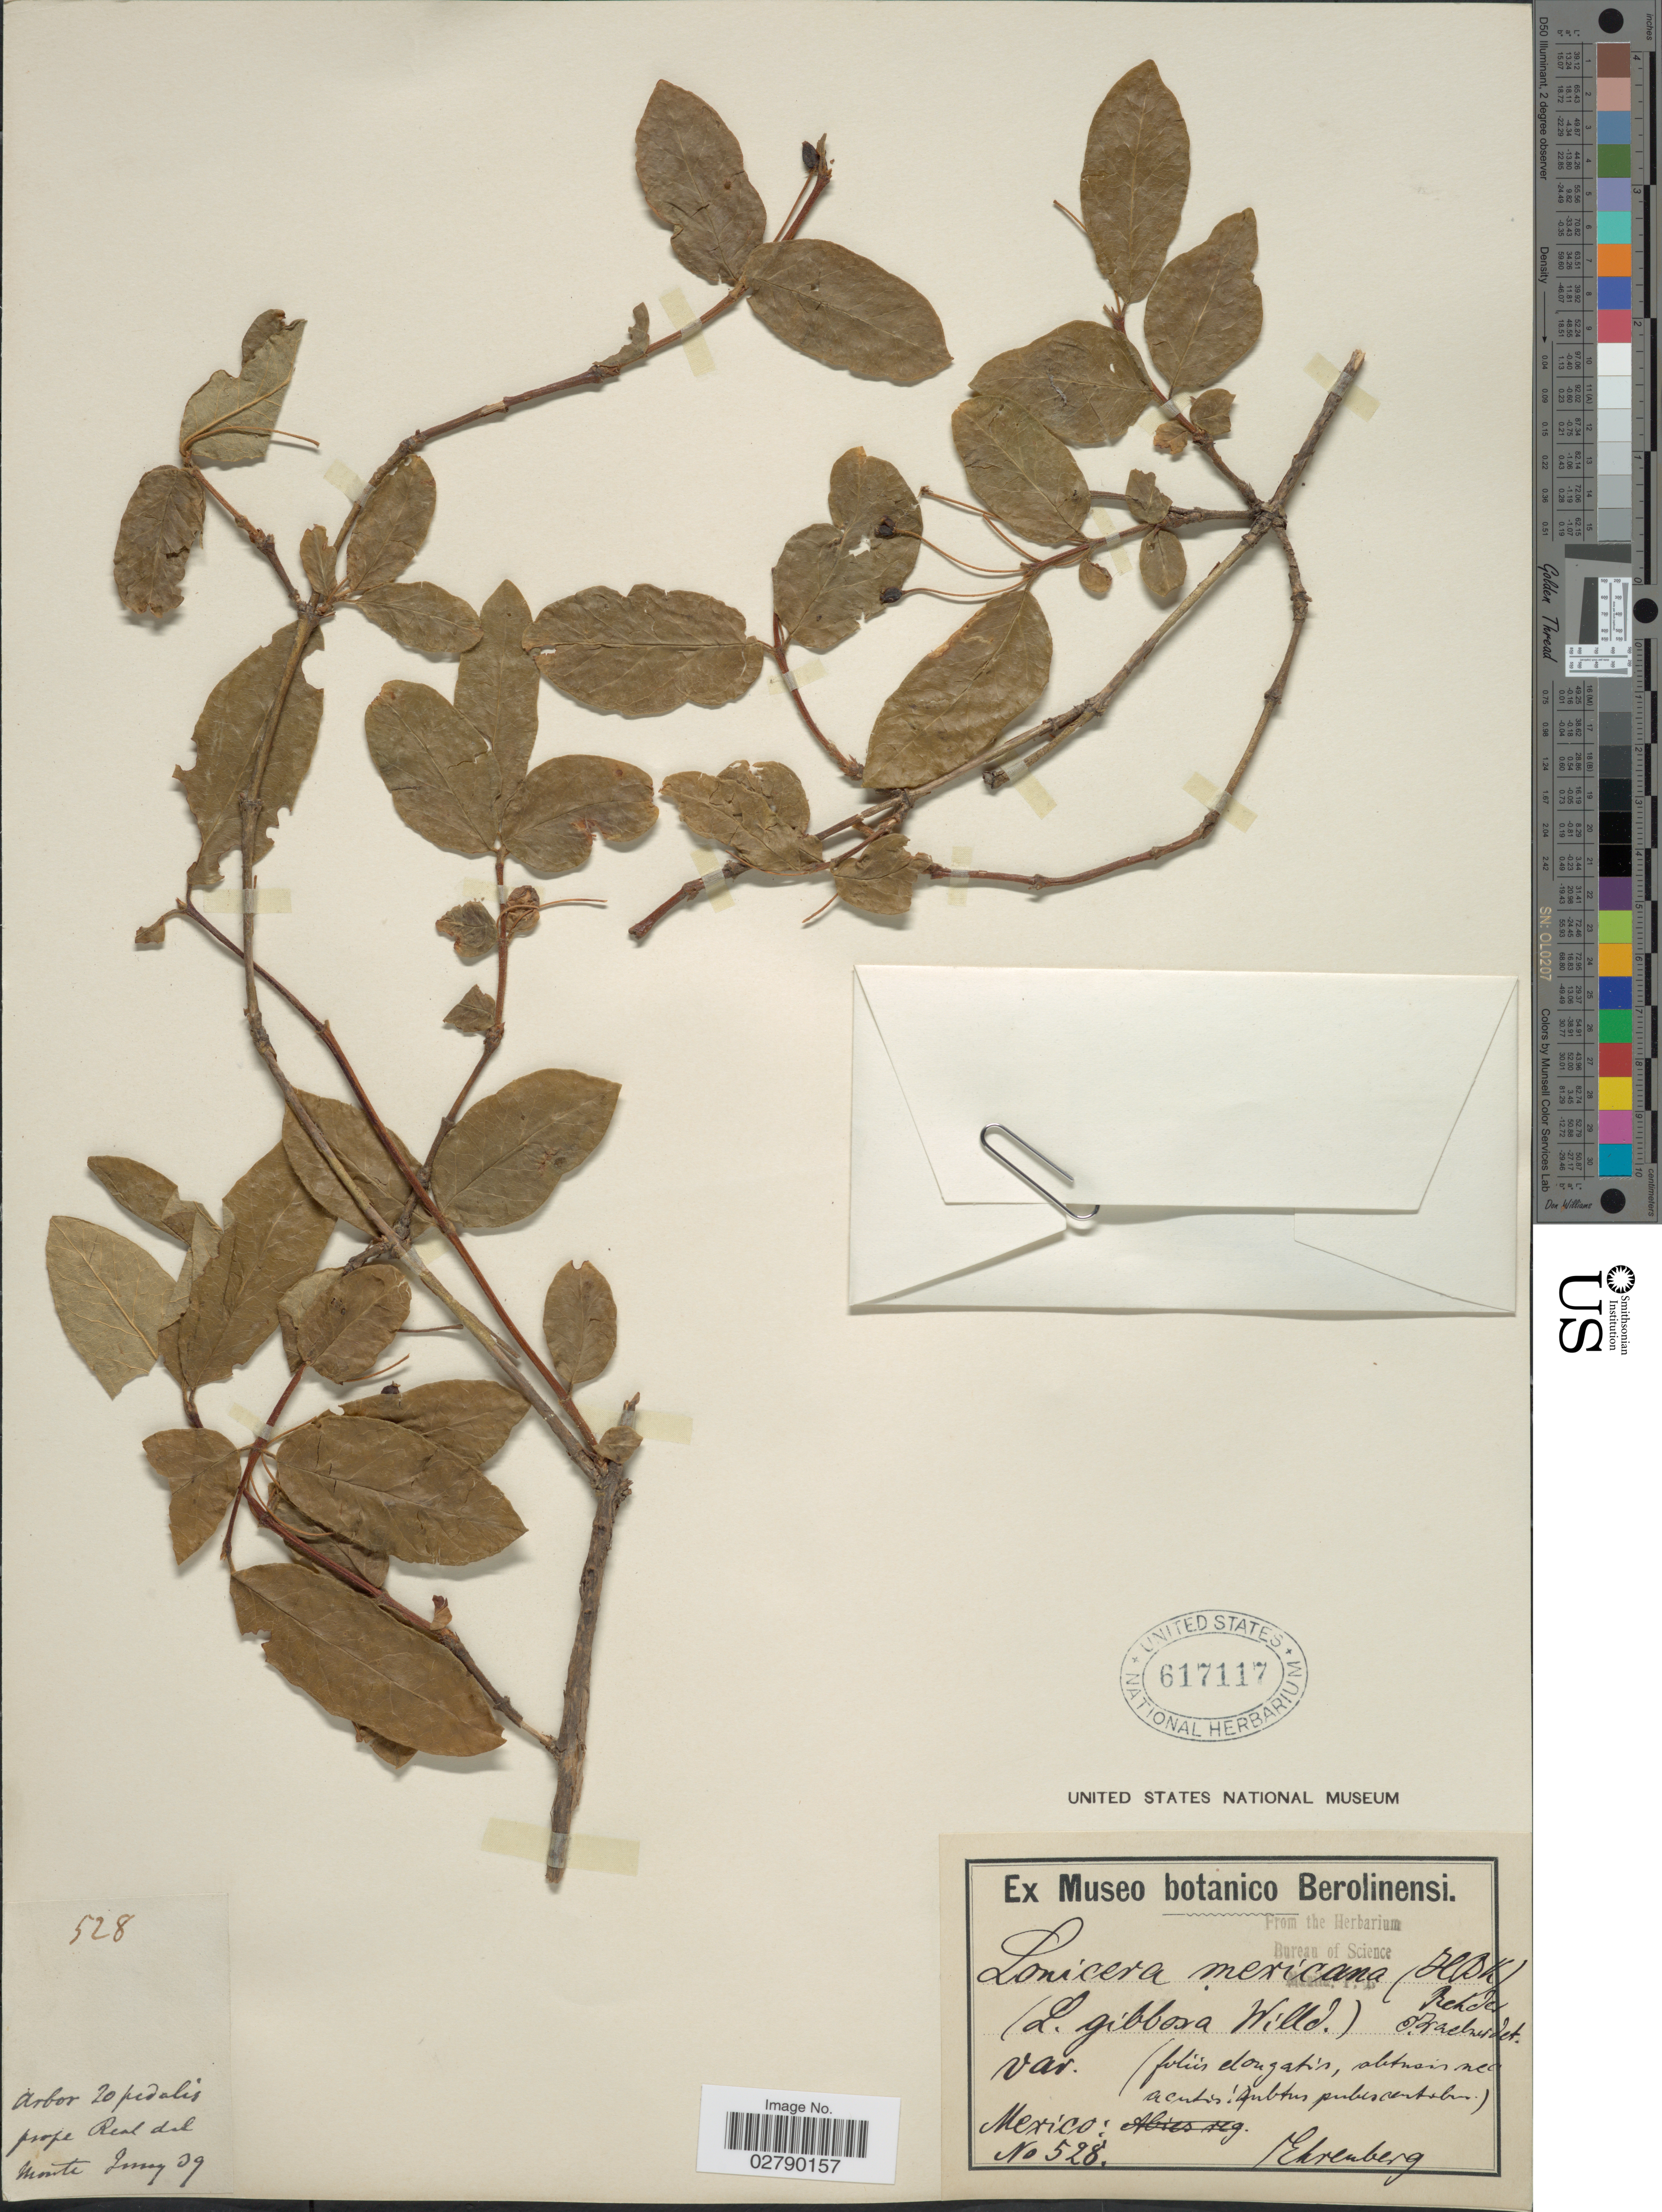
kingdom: Plantae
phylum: Tracheophyta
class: Magnoliopsida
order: Dipsacales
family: Caprifoliaceae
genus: Lonicera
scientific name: Lonicera mexicana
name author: (Kunth) Rehder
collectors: -. Ehrenberg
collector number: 528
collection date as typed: Transcribed d/m/y: 2/5/39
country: Mexico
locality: Prope Real del Monte.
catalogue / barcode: US 617117